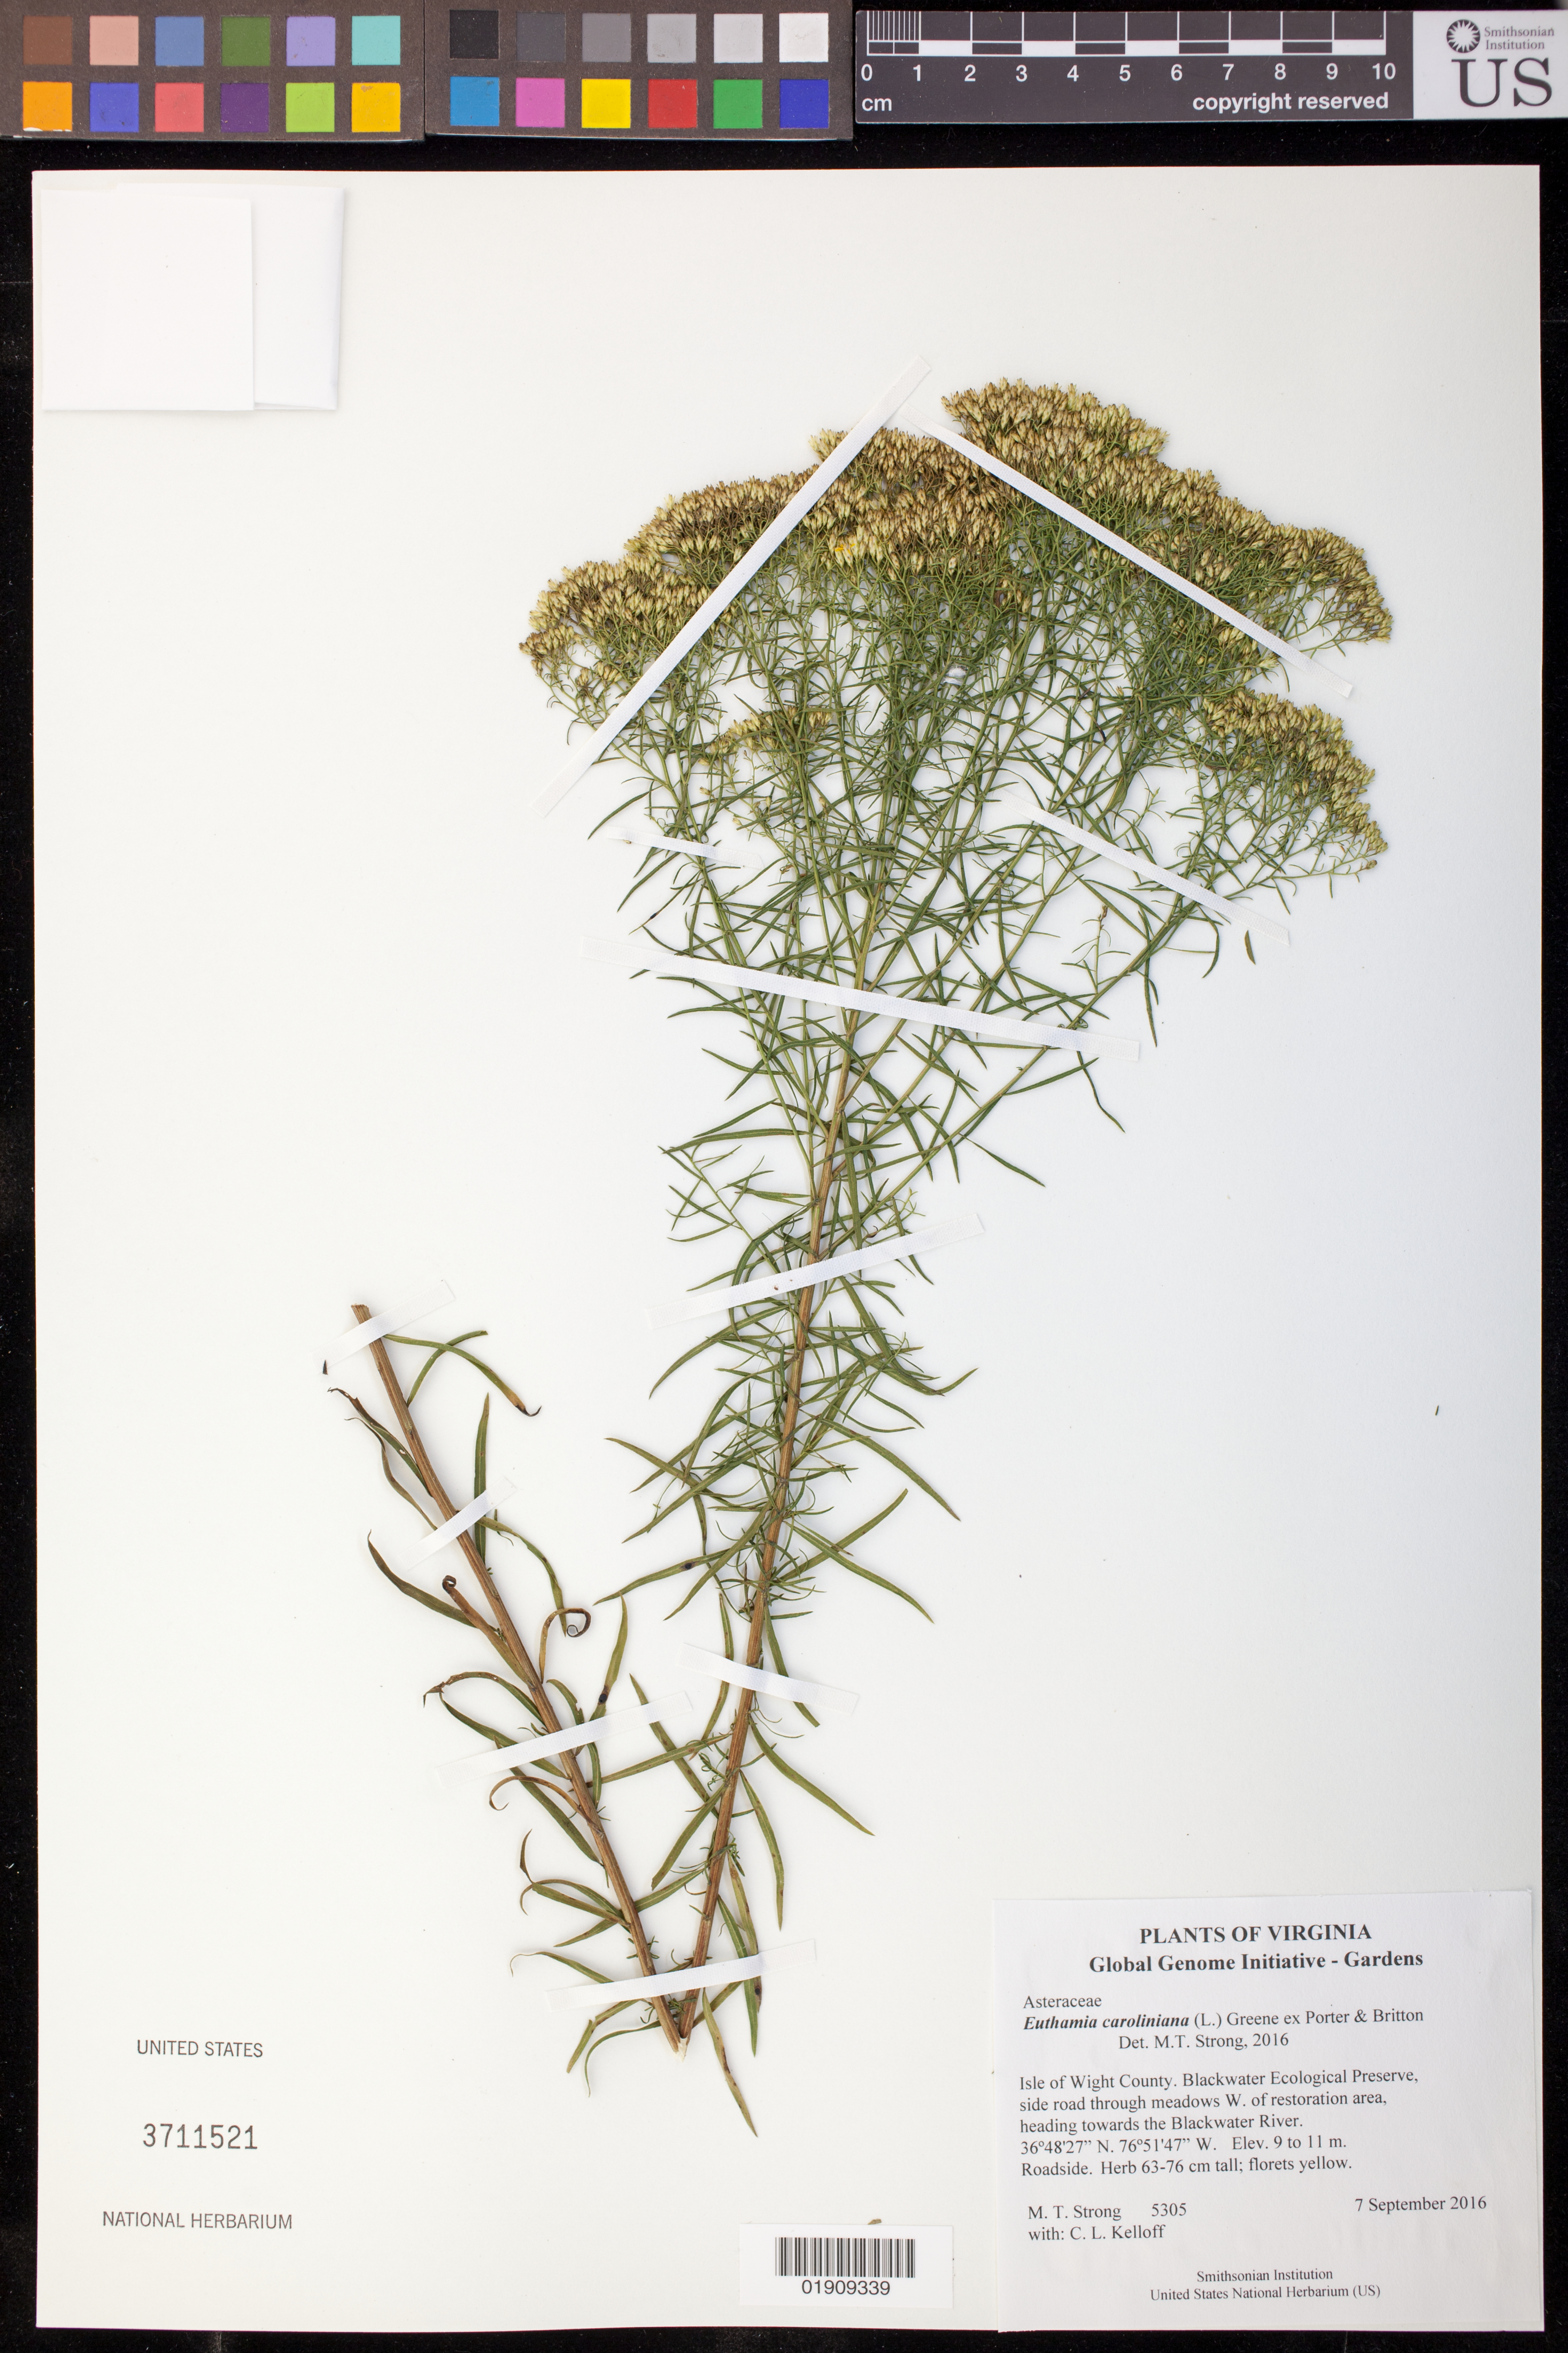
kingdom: Plantae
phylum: Tracheophyta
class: Magnoliopsida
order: Asterales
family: Asteraceae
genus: Euthamia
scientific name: Euthamia caroliniana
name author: (L.) Greene ex Porter & Britton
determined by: Strong, Mark T., (BOT), Smithsonian Institution - National Museum of Natural History (UNITED STATES)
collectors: M. T. Strong & C. L. Kelloff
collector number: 5305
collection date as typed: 7 September 2016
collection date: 2016-09-07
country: United States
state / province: Virginia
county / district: Isle of Wight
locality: Blackwater Ecological Preserve, side road through meadows W of restoration area, heading towards the Blackwater River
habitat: Roadside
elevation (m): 9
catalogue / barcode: US 3711521